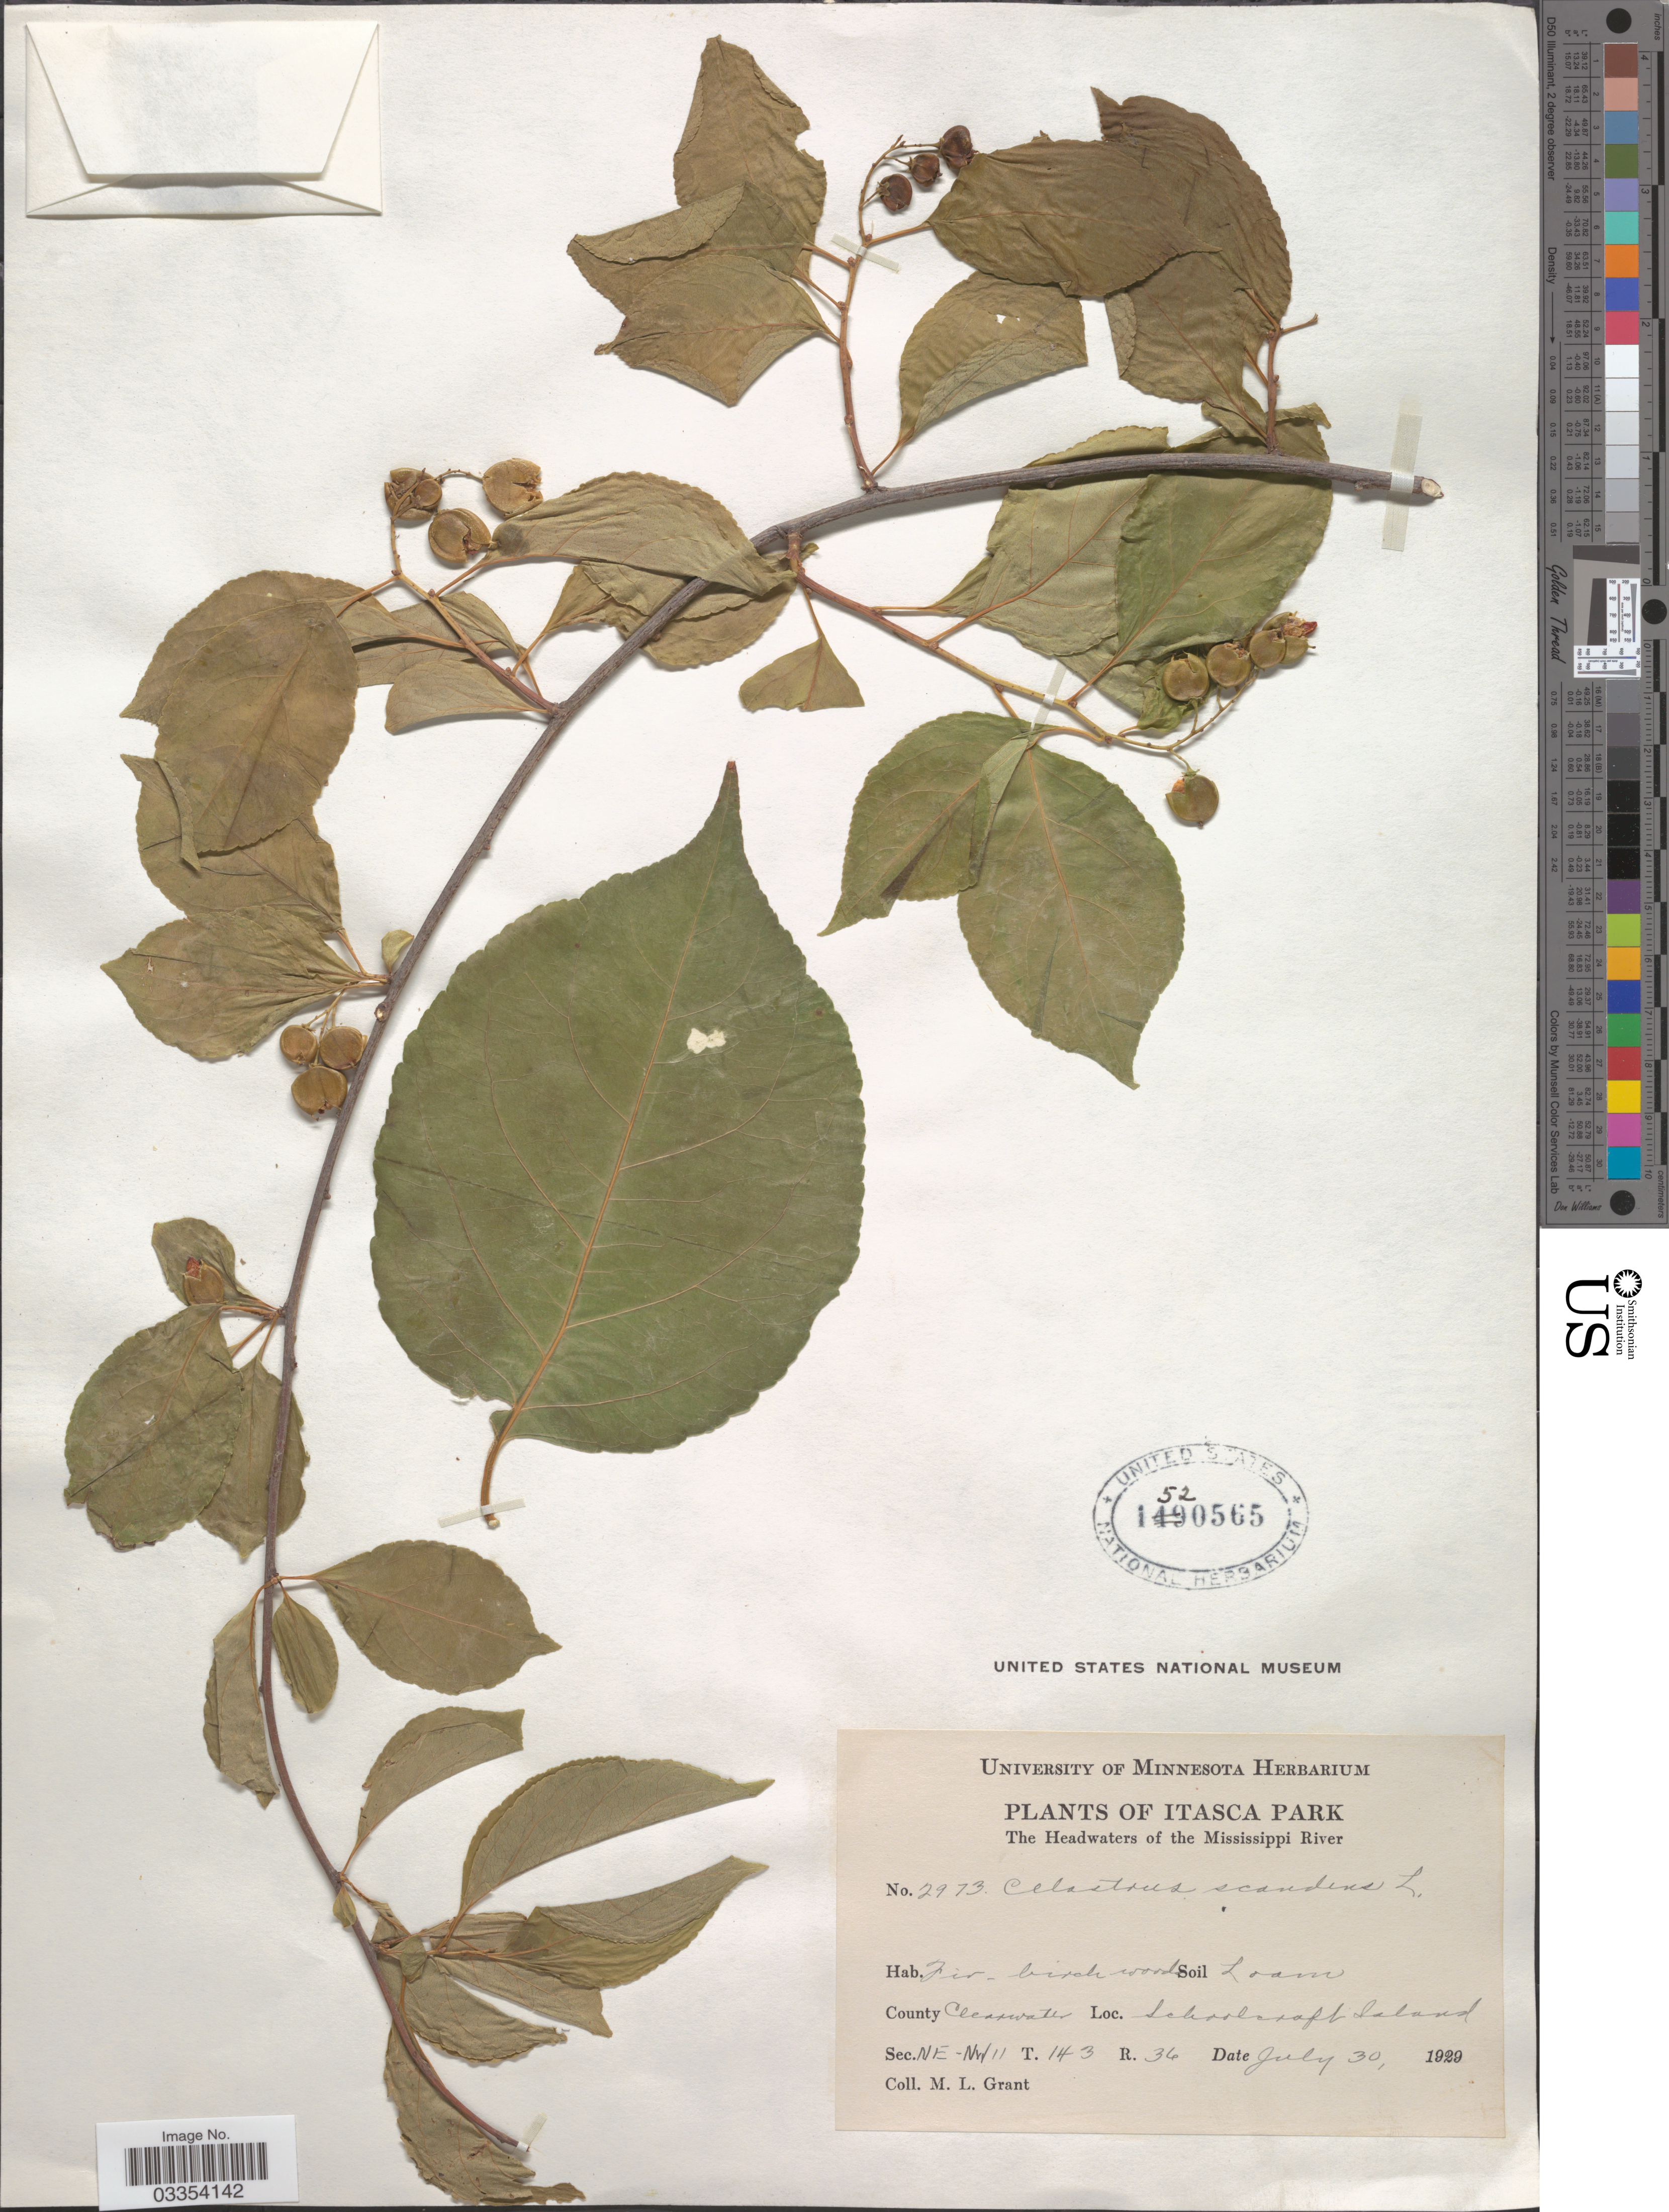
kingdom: Plantae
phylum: Tracheophyta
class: Magnoliopsida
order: Celastrales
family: Celastraceae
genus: Celastrus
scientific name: Celastrus scandens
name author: L.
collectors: M. L. Grant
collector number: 2973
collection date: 1929-07-30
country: United States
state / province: Minnesota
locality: Itasca Park. The Headwaters of the Mississippi River. County Clearwater. Schoolcraft Island. Sec. NE-NW 11 T. 143 R. 36.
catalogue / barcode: US 1520565